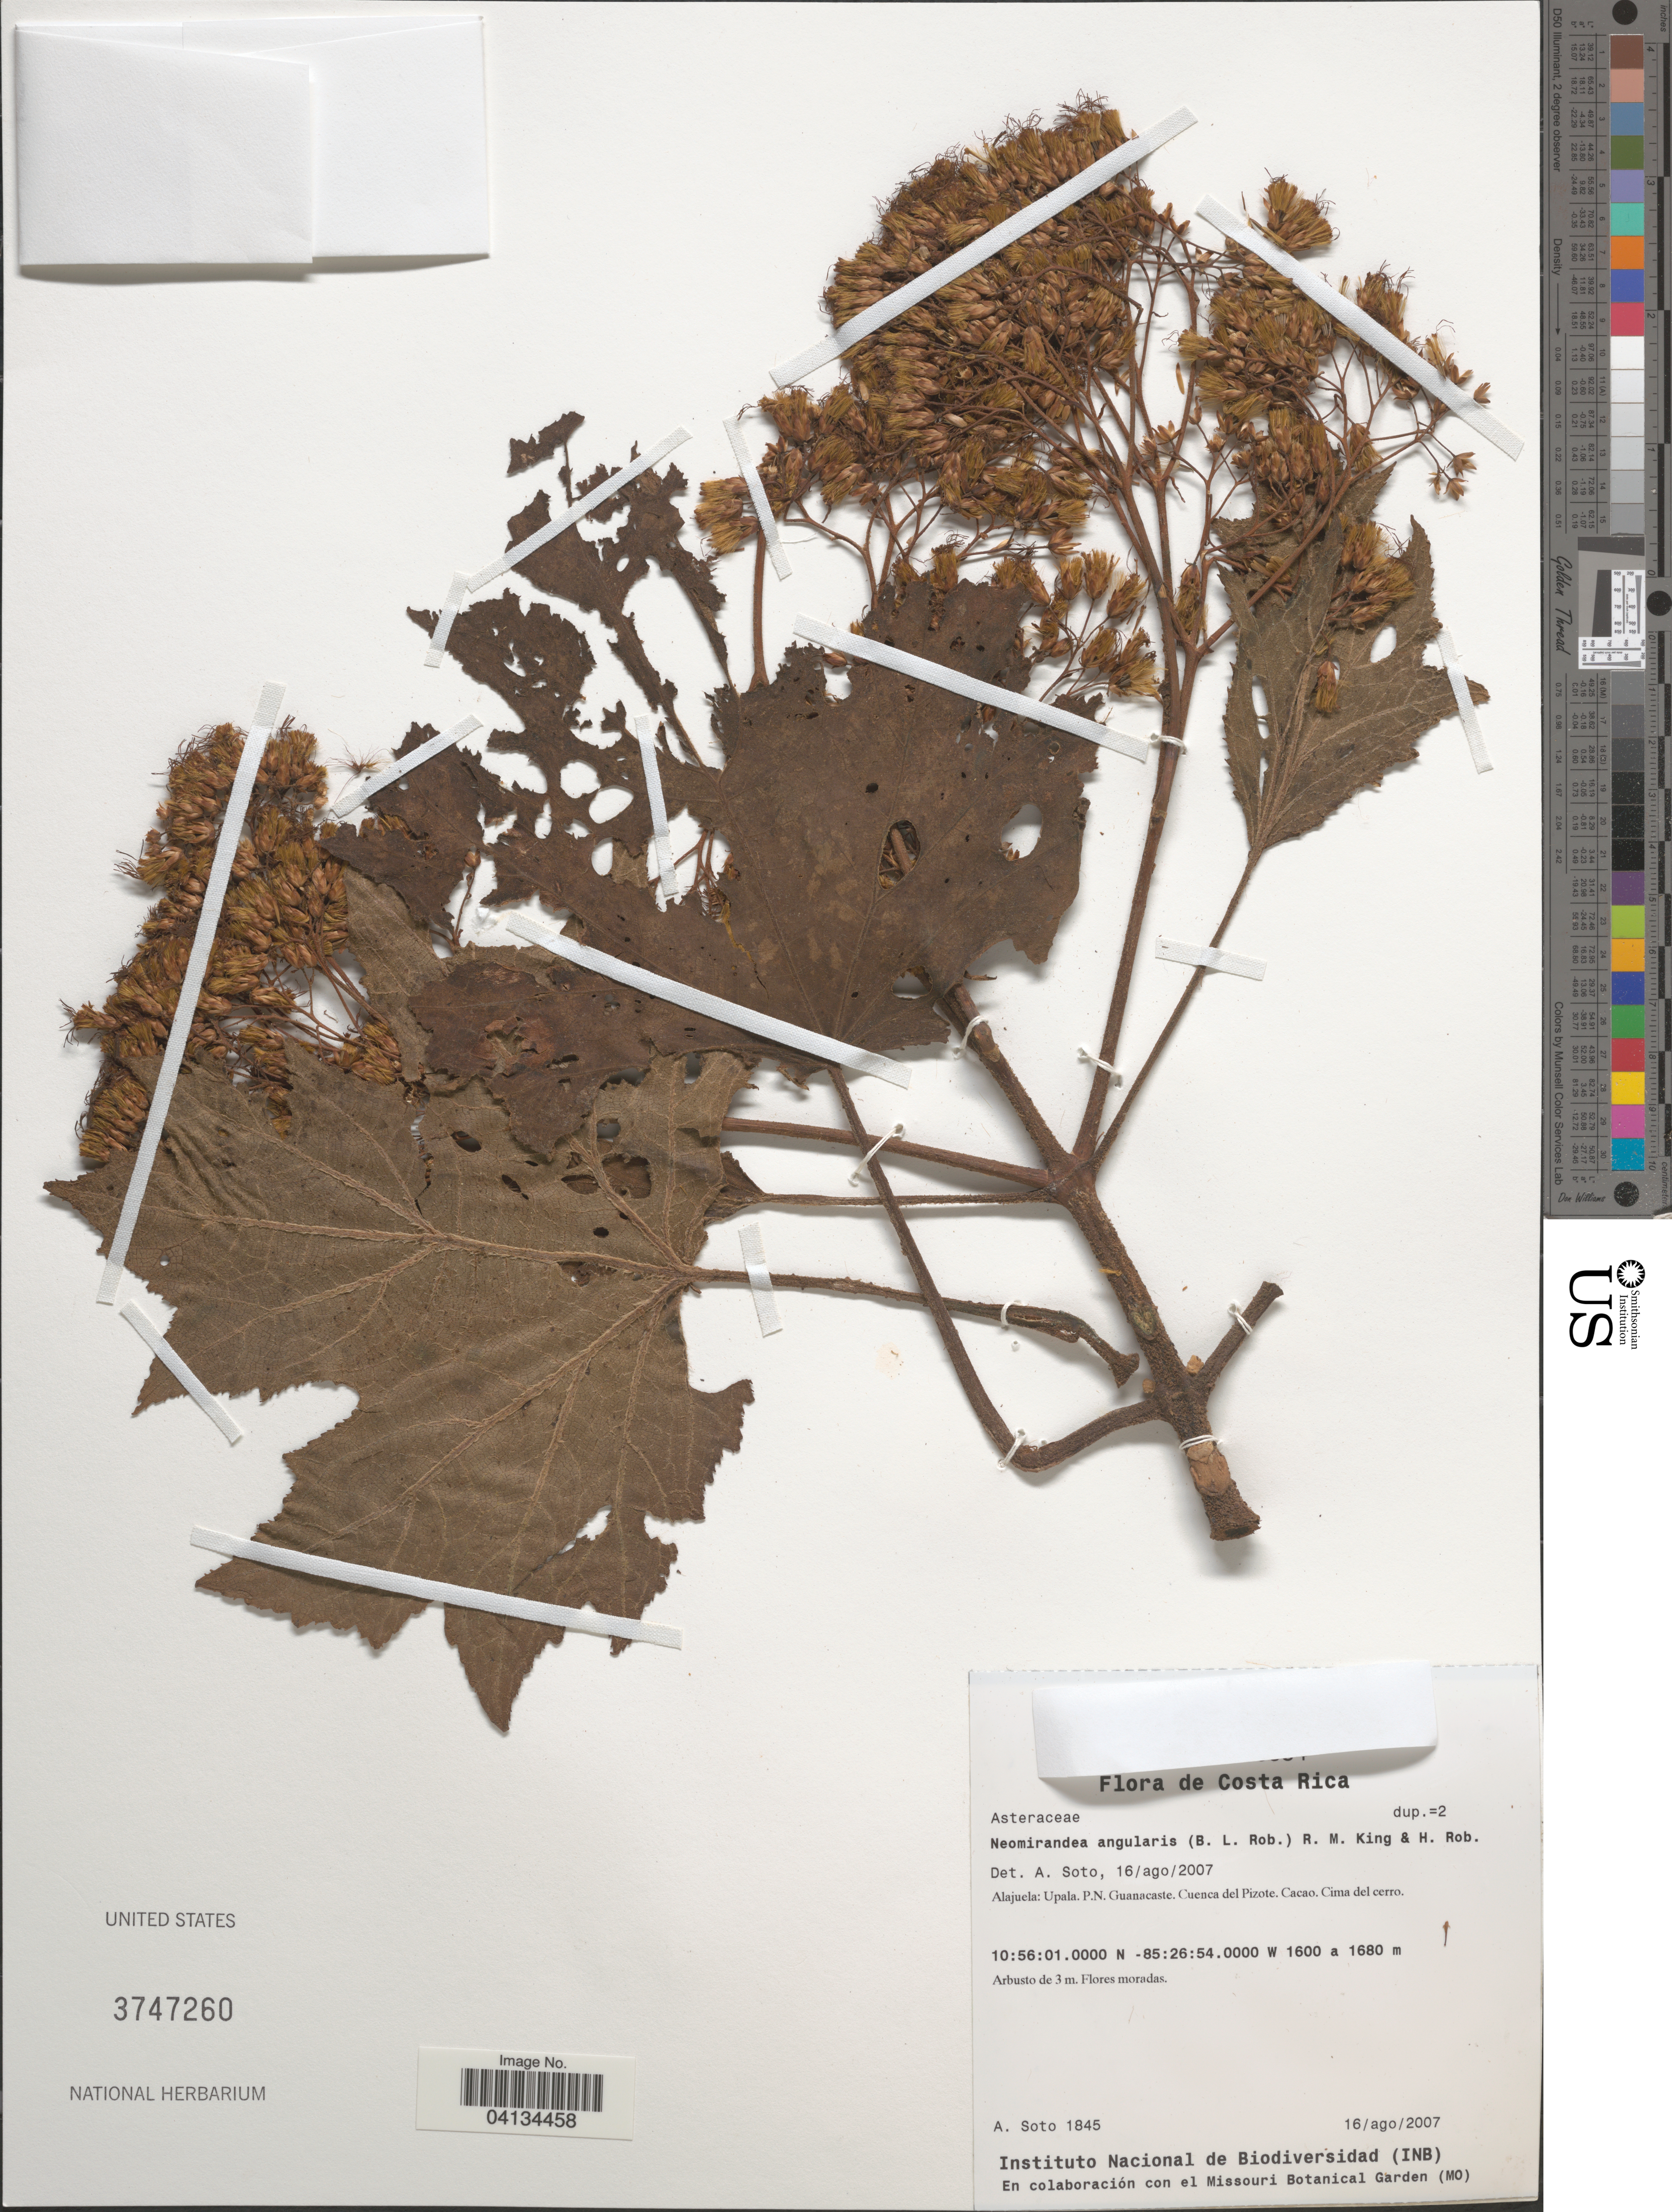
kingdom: Plantae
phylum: Tracheophyta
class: Magnoliopsida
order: Asterales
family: Asteraceae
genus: Neomirandea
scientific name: Neomirandea angularis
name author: (B.L. Rob.) R.M. King & H. Rob.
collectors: A. Soto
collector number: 1845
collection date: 2007-08-16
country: Costa Rica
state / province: Alajuela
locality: Upala. P.N. Guanacaste. Cuenca del Pizote. Cacao. Cima del cerro.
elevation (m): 1600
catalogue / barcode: US 3747260